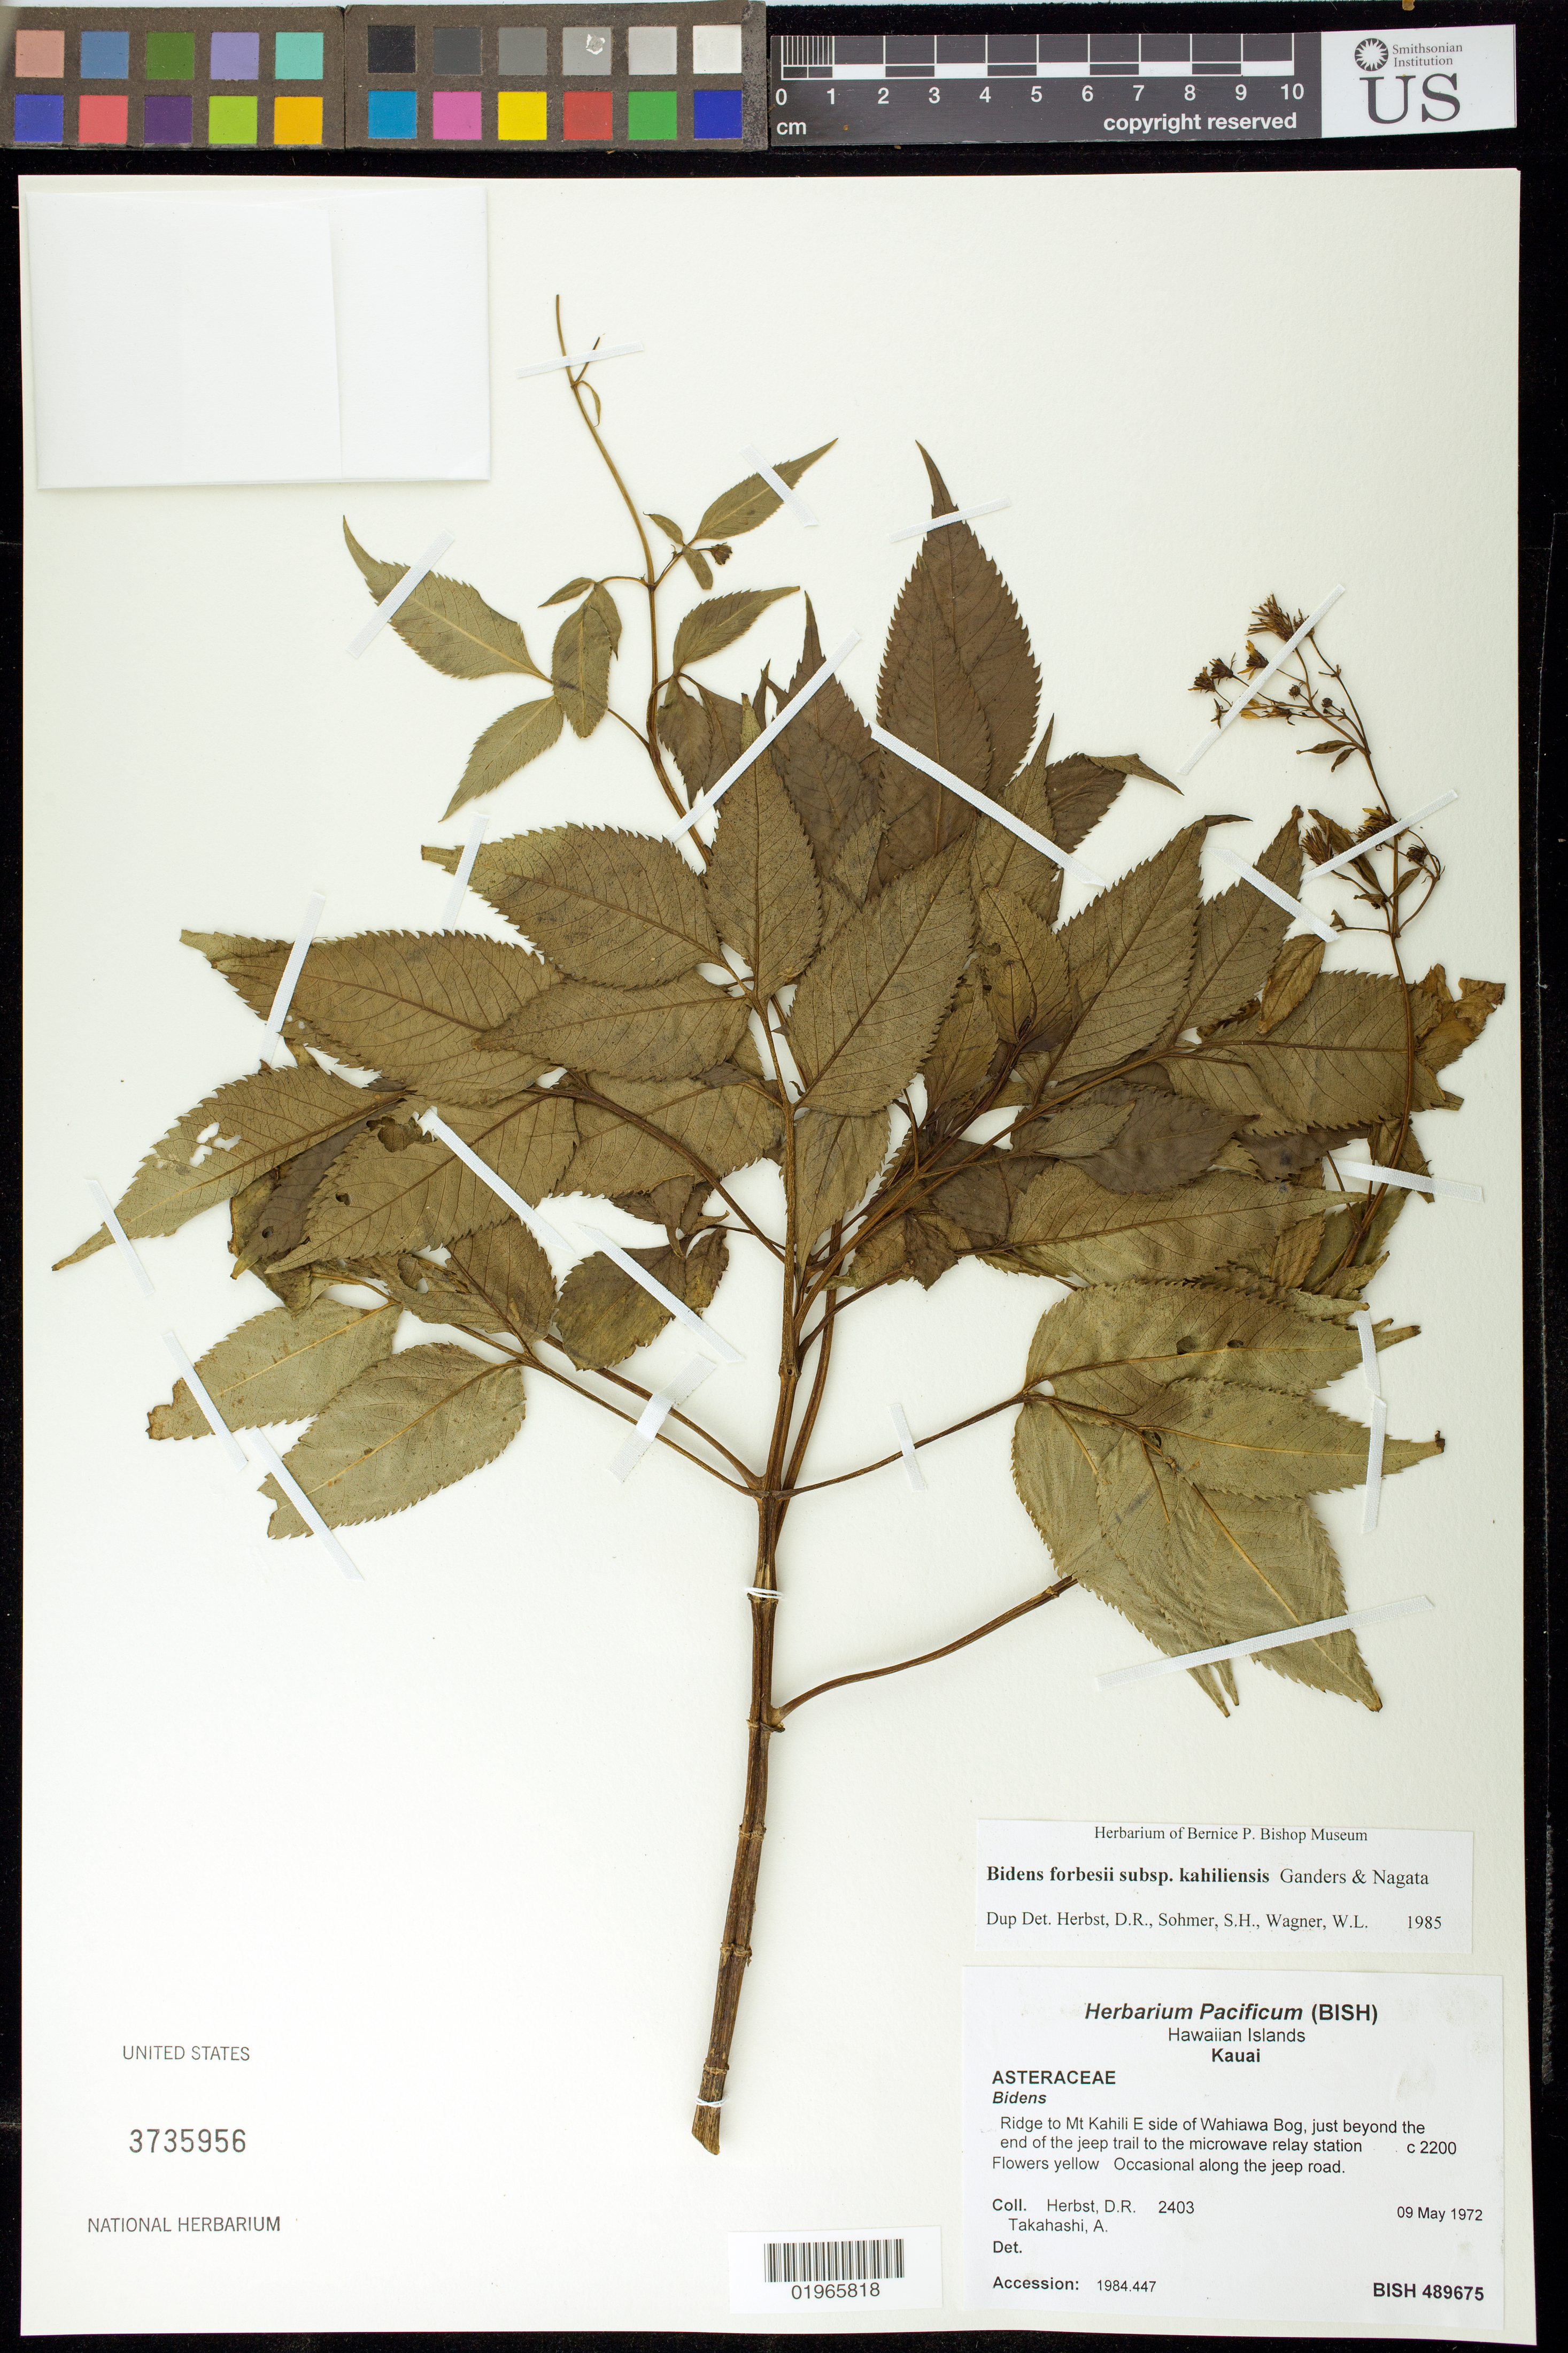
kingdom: Plantae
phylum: Tracheophyta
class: Magnoliopsida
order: Asterales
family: Asteraceae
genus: Bidens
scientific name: Bidens forbesii subsp. kahiliensis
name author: Ganders & Nagata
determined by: Herbst, D. R.; Sohmer, S. H.; Wagner, W. L.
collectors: D. R. Herbst & A. Takahashi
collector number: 2403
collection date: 1972-05-09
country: United States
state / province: Hawaii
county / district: Kauai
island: Kaua'i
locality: Ridge to Mt. Kahili, E side of Wahiawa Bog, just beyond the end of the jeep trail to the microwave relay station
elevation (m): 671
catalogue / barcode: US 3735956